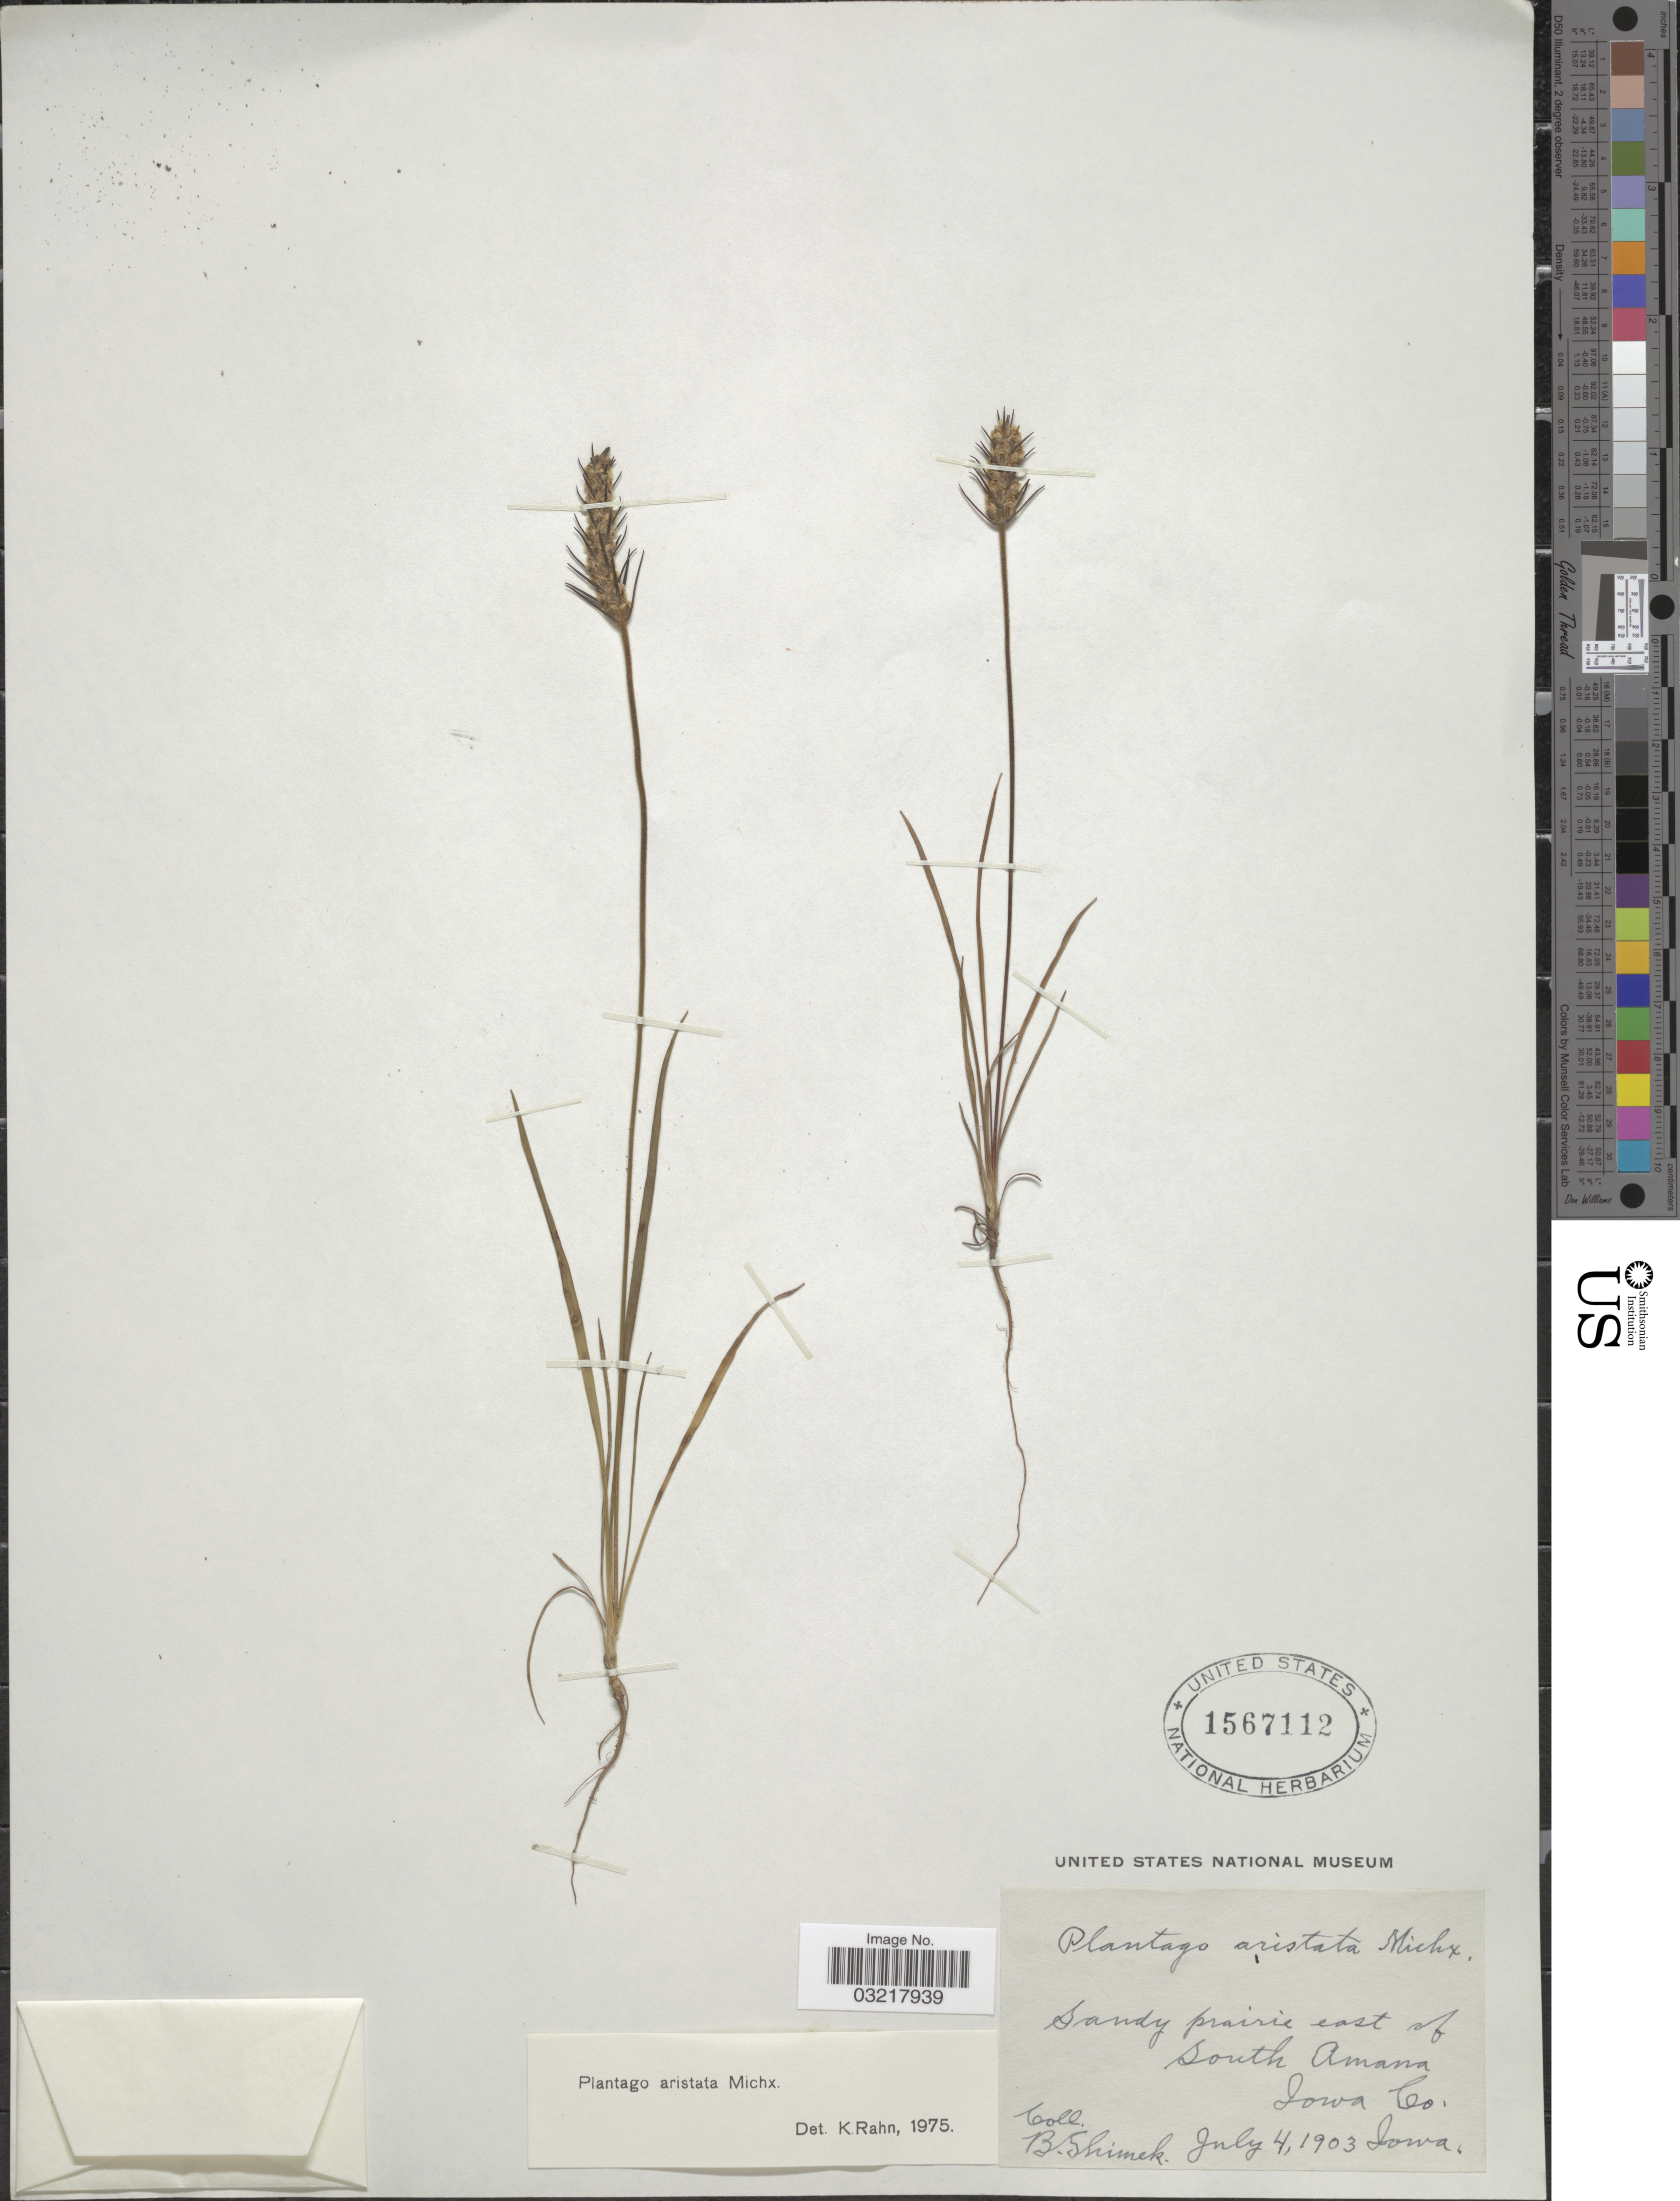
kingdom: Plantae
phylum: Tracheophyta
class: Magnoliopsida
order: Lamiales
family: Plantaginaceae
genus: Plantago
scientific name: Plantago aristata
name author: Michx.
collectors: B. Shimek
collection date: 1903-07-04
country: United States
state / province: Iowa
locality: East of South Amana. Iowa Co.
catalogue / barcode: US 1567112